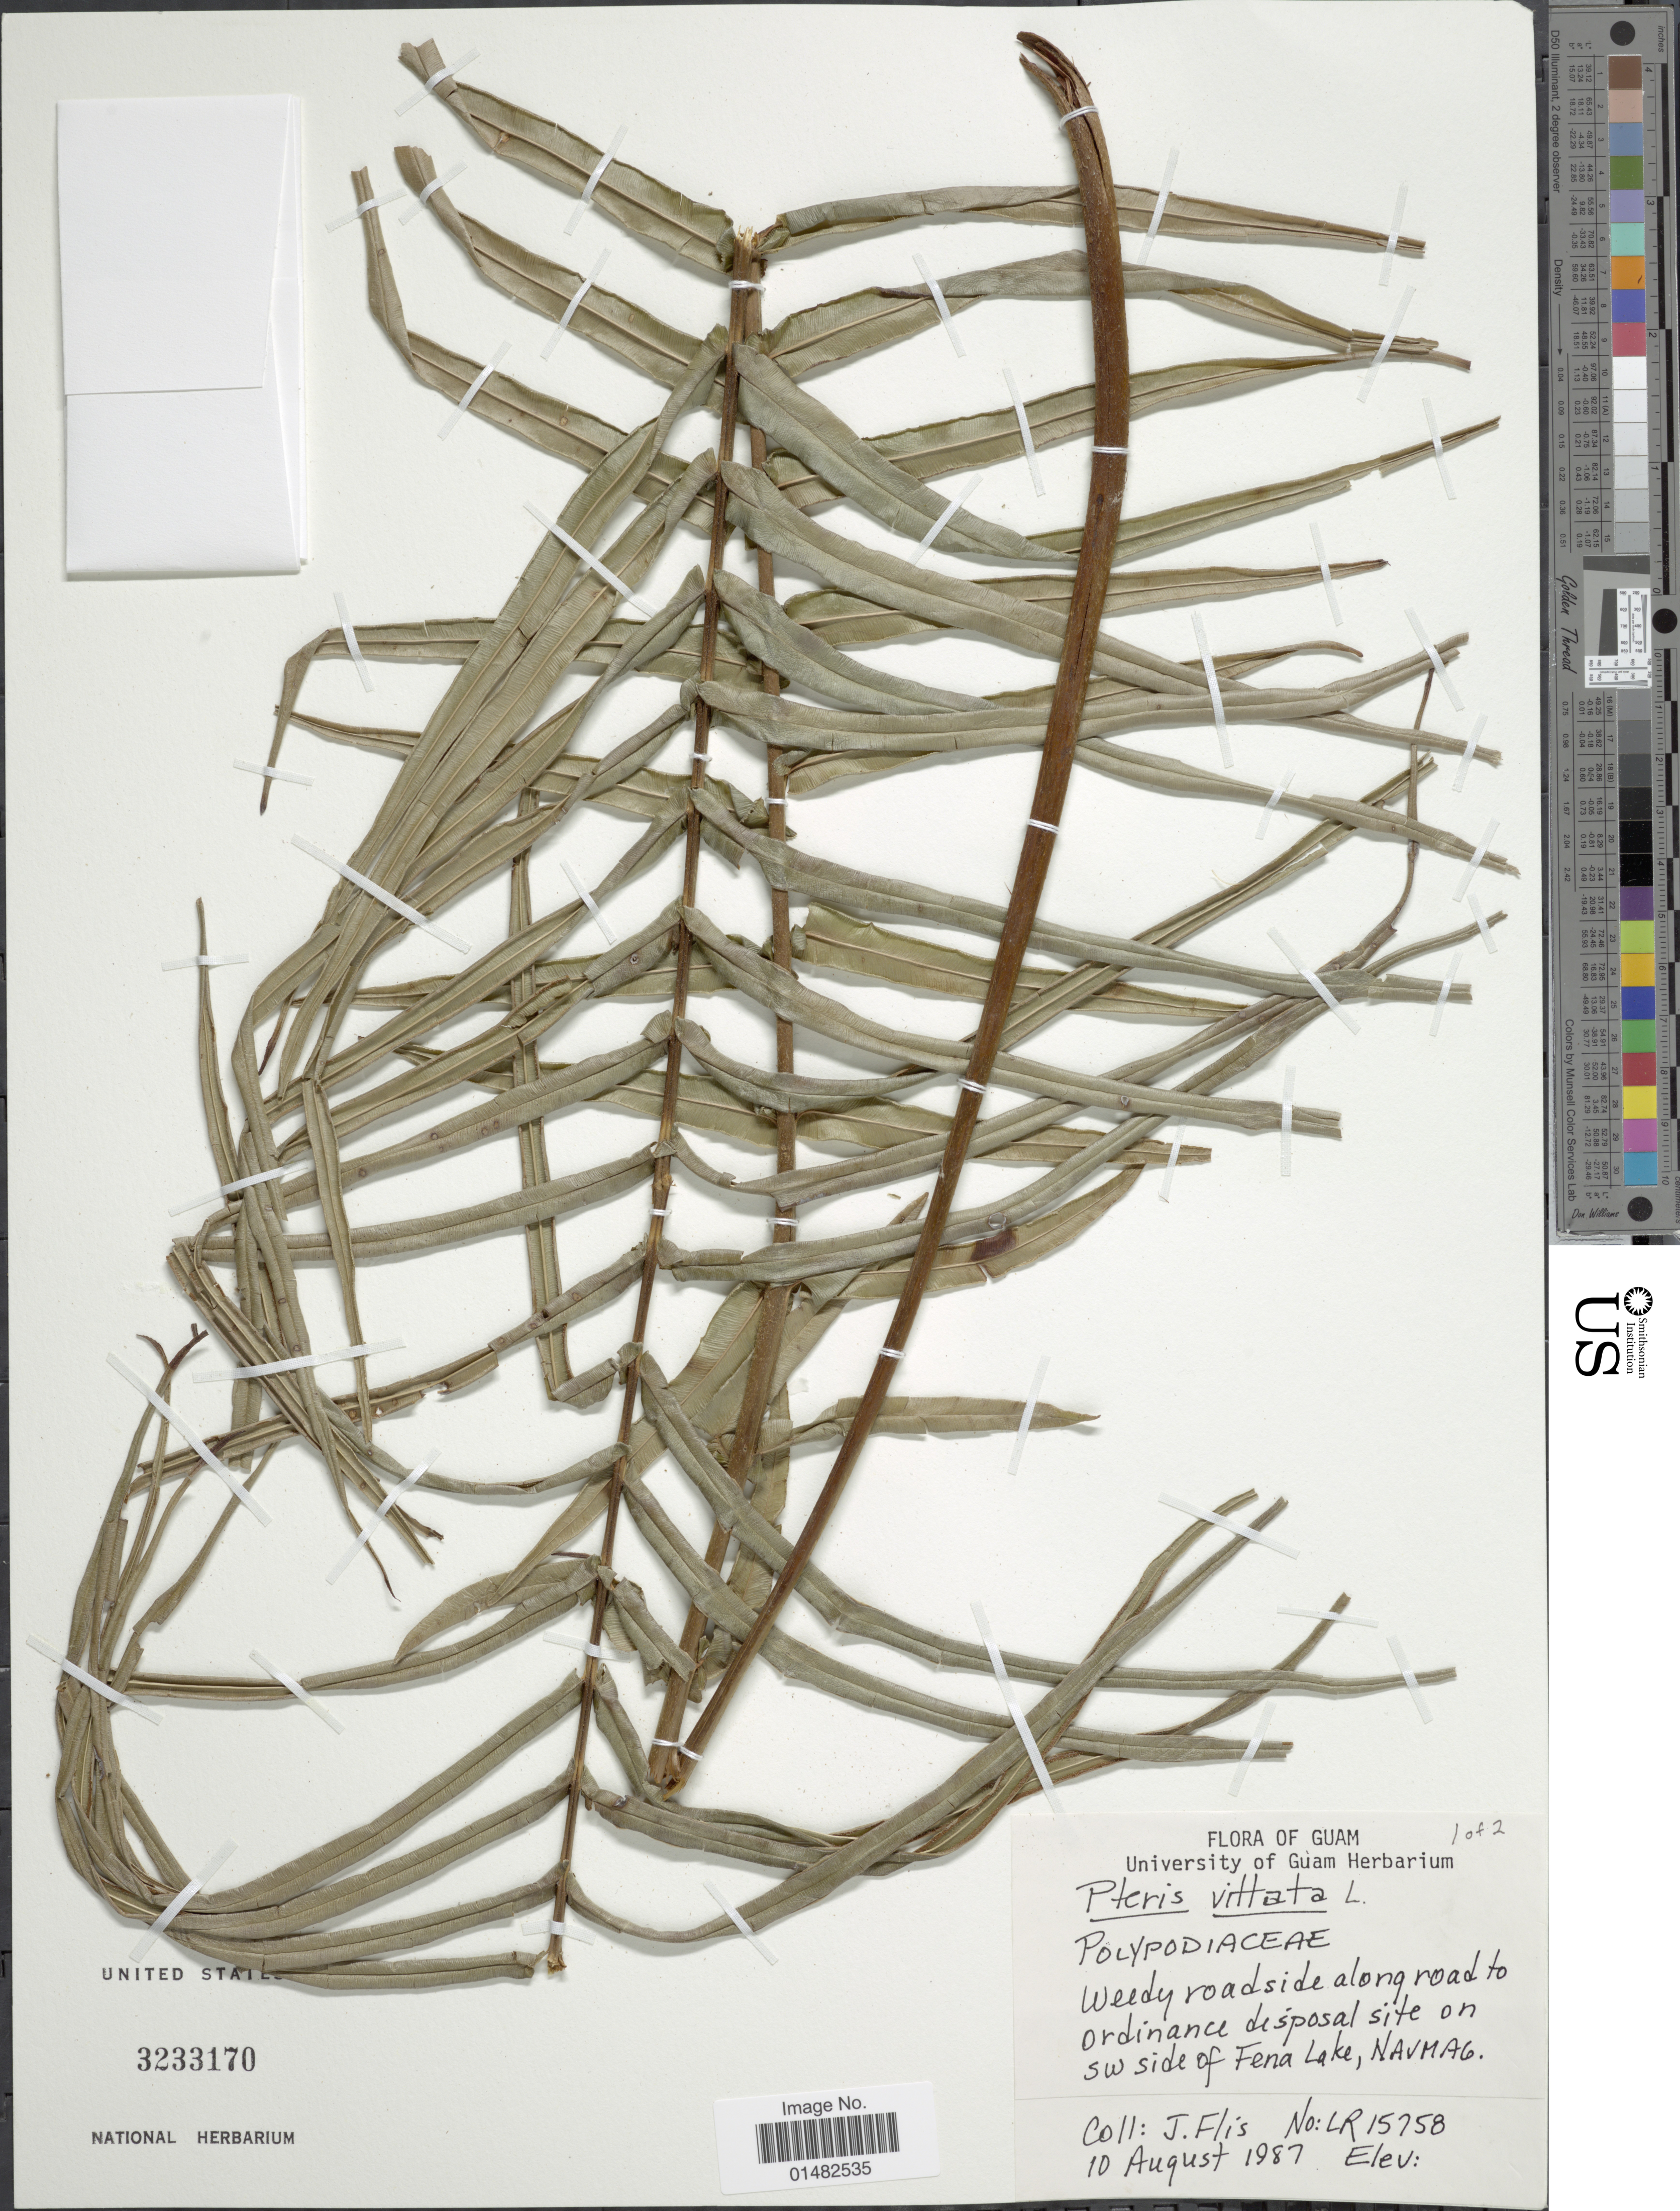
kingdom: Plantae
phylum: Tracheophyta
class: Polypodiopsida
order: Polypodiales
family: Pteridaceae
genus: Pteris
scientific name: Pteris vittata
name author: L.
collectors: J. Flis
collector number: LR15758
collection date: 1987-08-10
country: Guam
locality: Weedy roadside along road to ordinance desposal site on SW side of Fena Lake. NAVMAG [interpreted]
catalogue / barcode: US 3233170